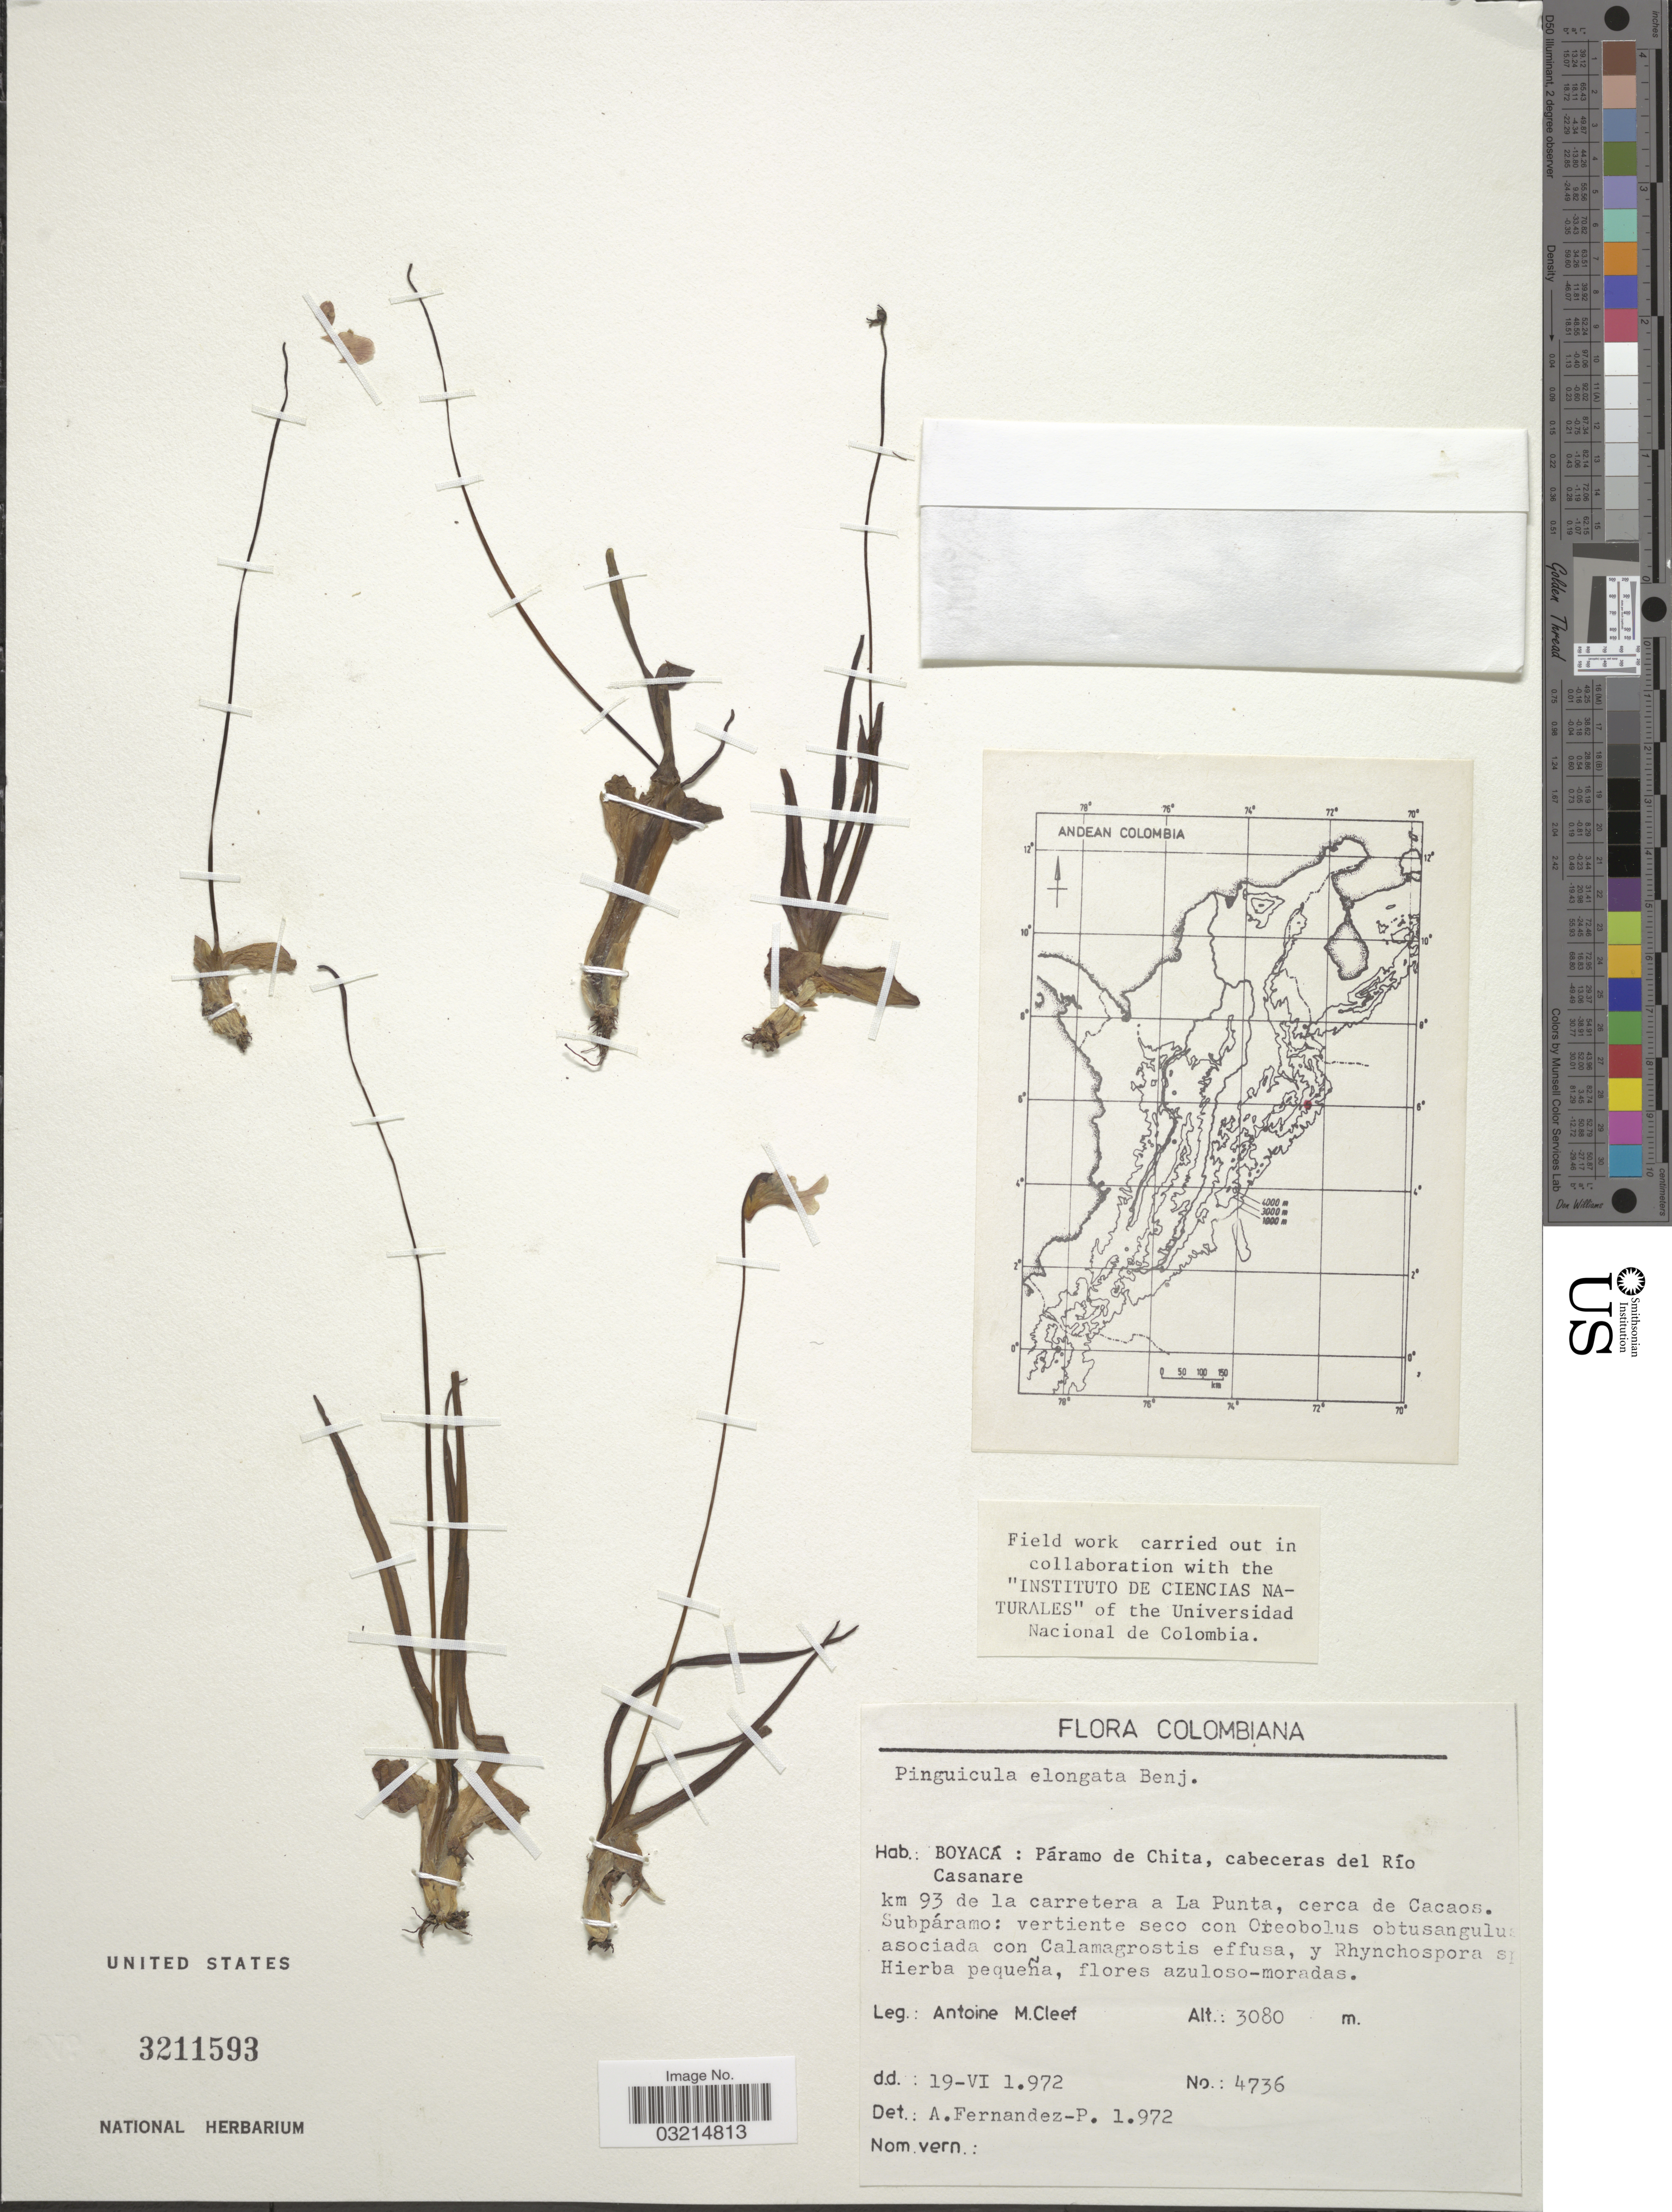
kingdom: Plantae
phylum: Tracheophyta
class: Magnoliopsida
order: Lamiales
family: Lentibulariaceae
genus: Pinguicula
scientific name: Pinguicula elongata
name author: Benj.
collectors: A. M. Cleef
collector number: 4736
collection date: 1972-06-19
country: Colombia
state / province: Boyacá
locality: Páramo de Chita, cabeceras del Río Casanare, km 93 de la carretera a La Punta, cerca de Cacaos.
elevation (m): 3080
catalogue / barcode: US 3211593